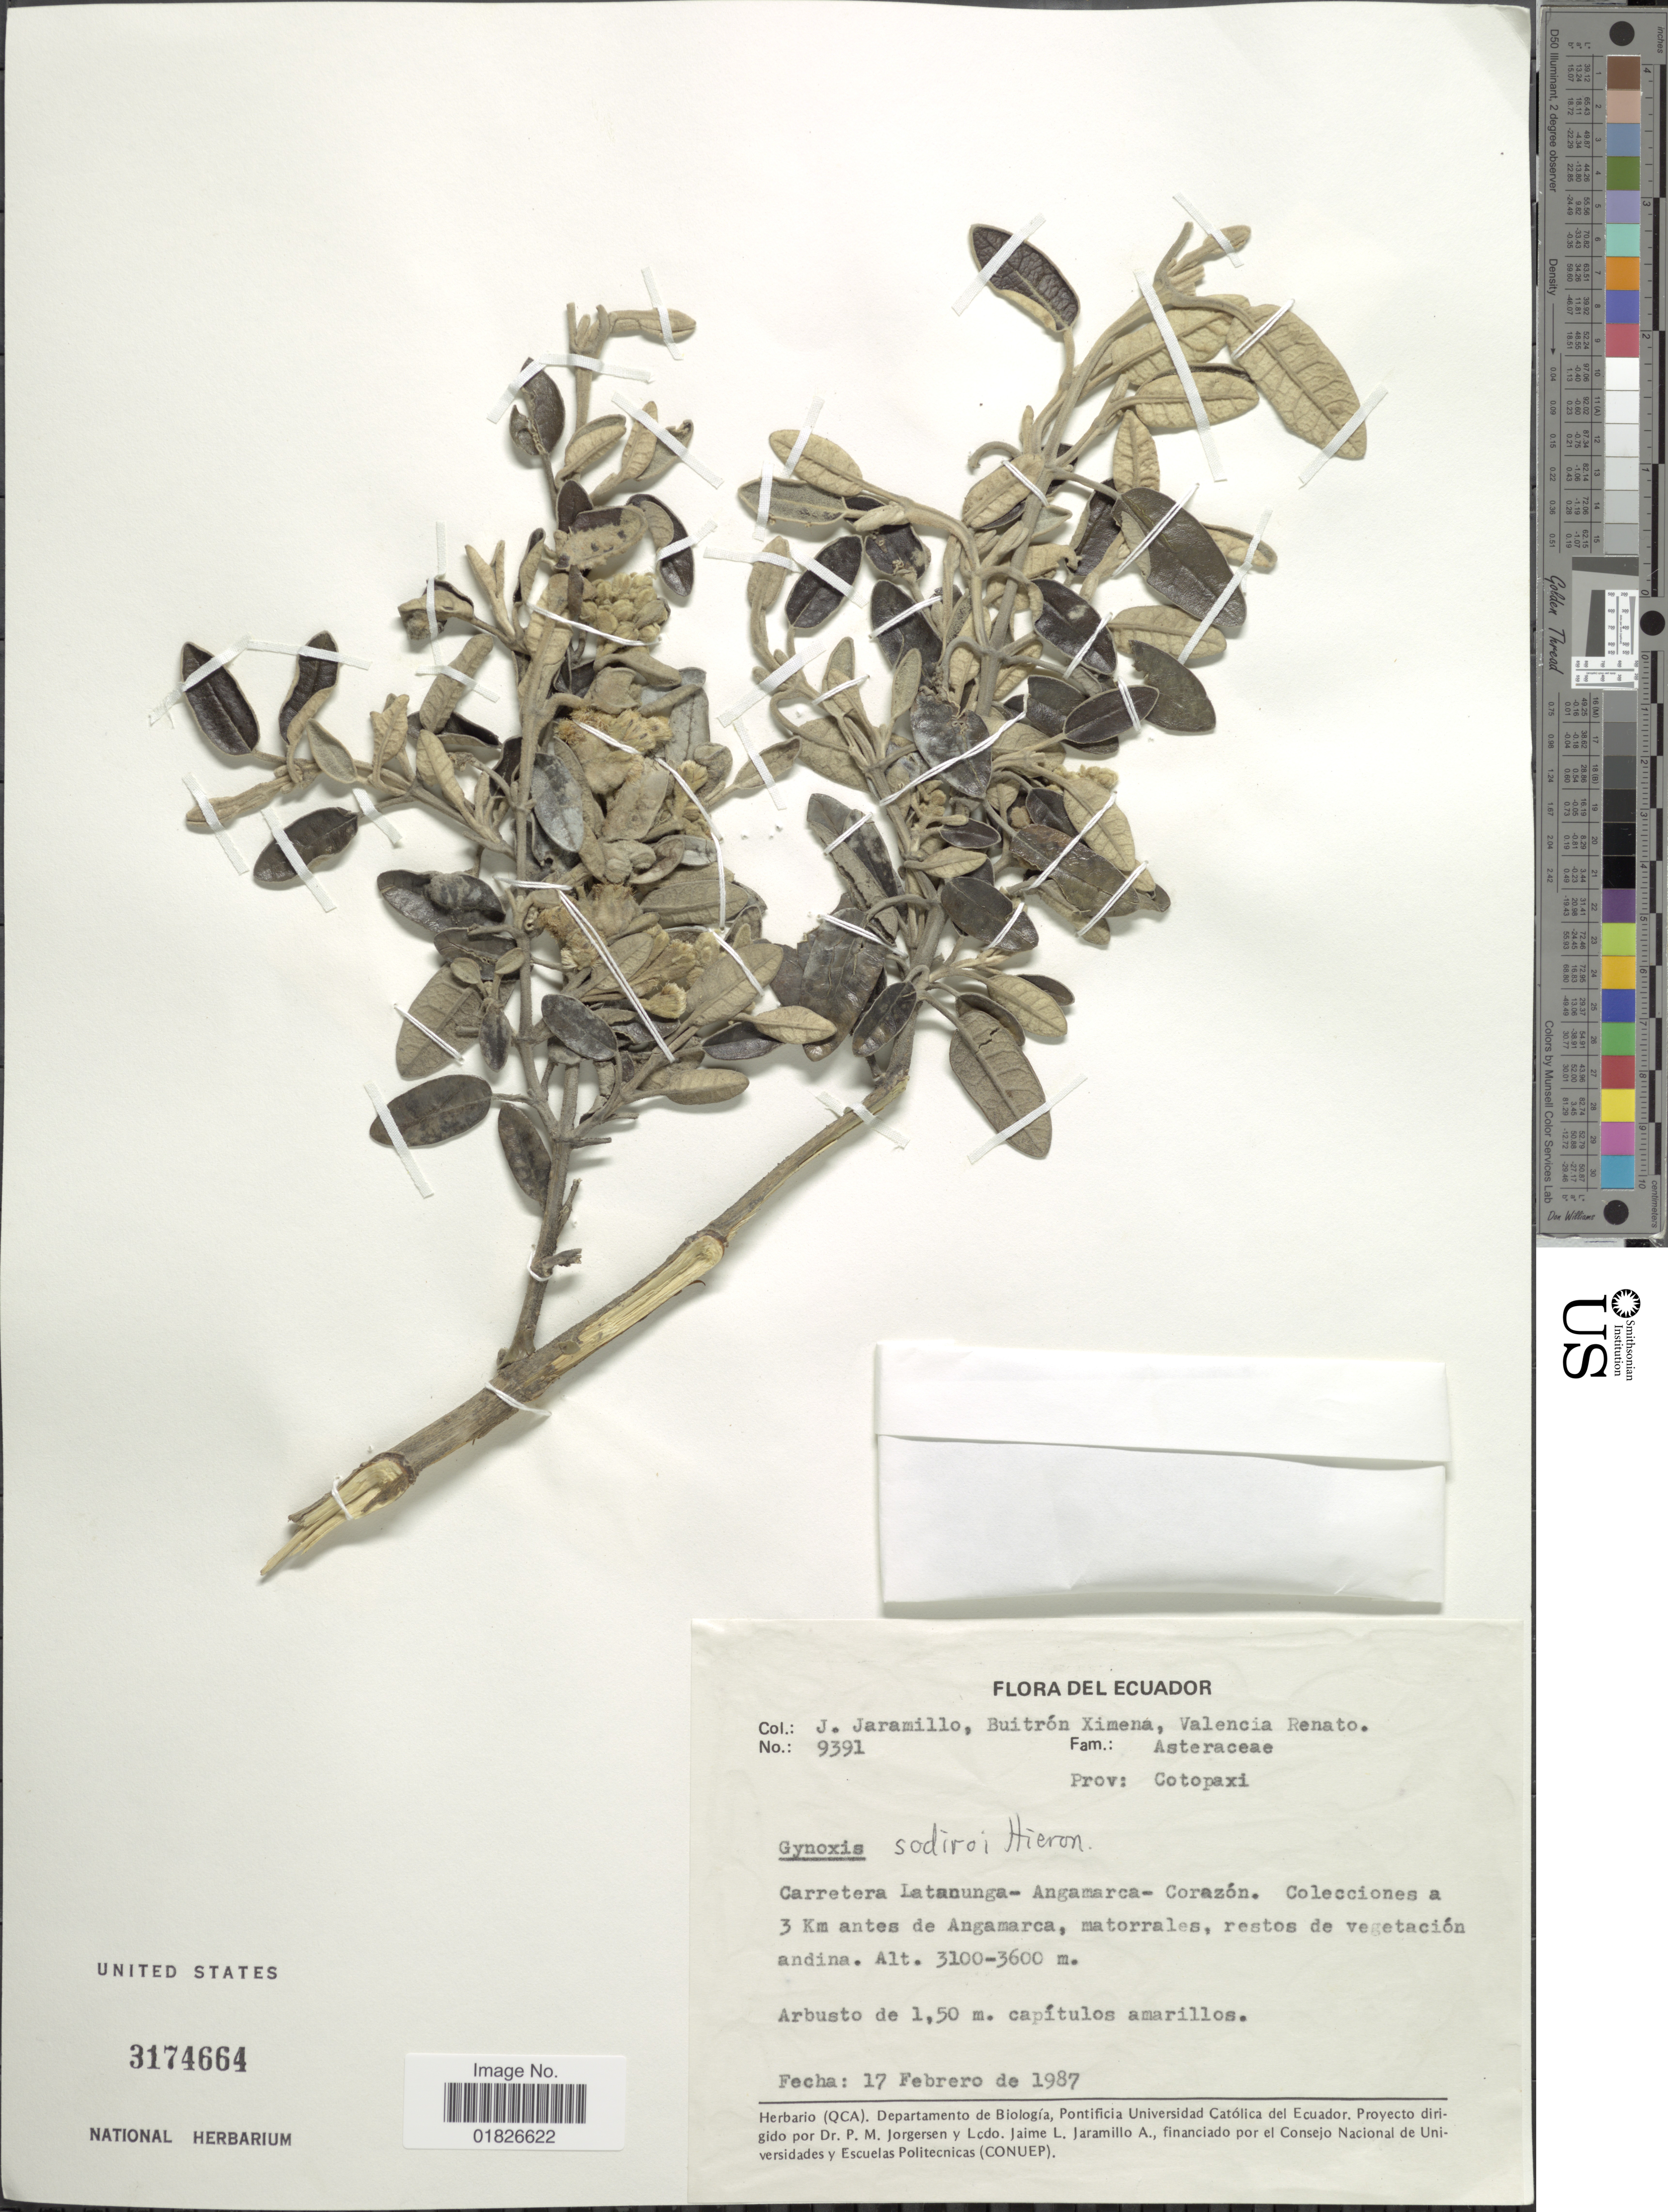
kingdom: Plantae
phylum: Tracheophyta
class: Magnoliopsida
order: Asterales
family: Asteraceae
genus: Gynoxys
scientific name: Gynoxys sodiroi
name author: Hieron.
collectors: J. Jaramillo, X. Buitrón & V. Renato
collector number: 9391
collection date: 1987-02-17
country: Ecuador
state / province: Cotopaxi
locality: Carretera Latanunga-Angamarca-Corazon, colecciones a 3 km antes de Angamarca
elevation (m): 3100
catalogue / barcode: US 3174664